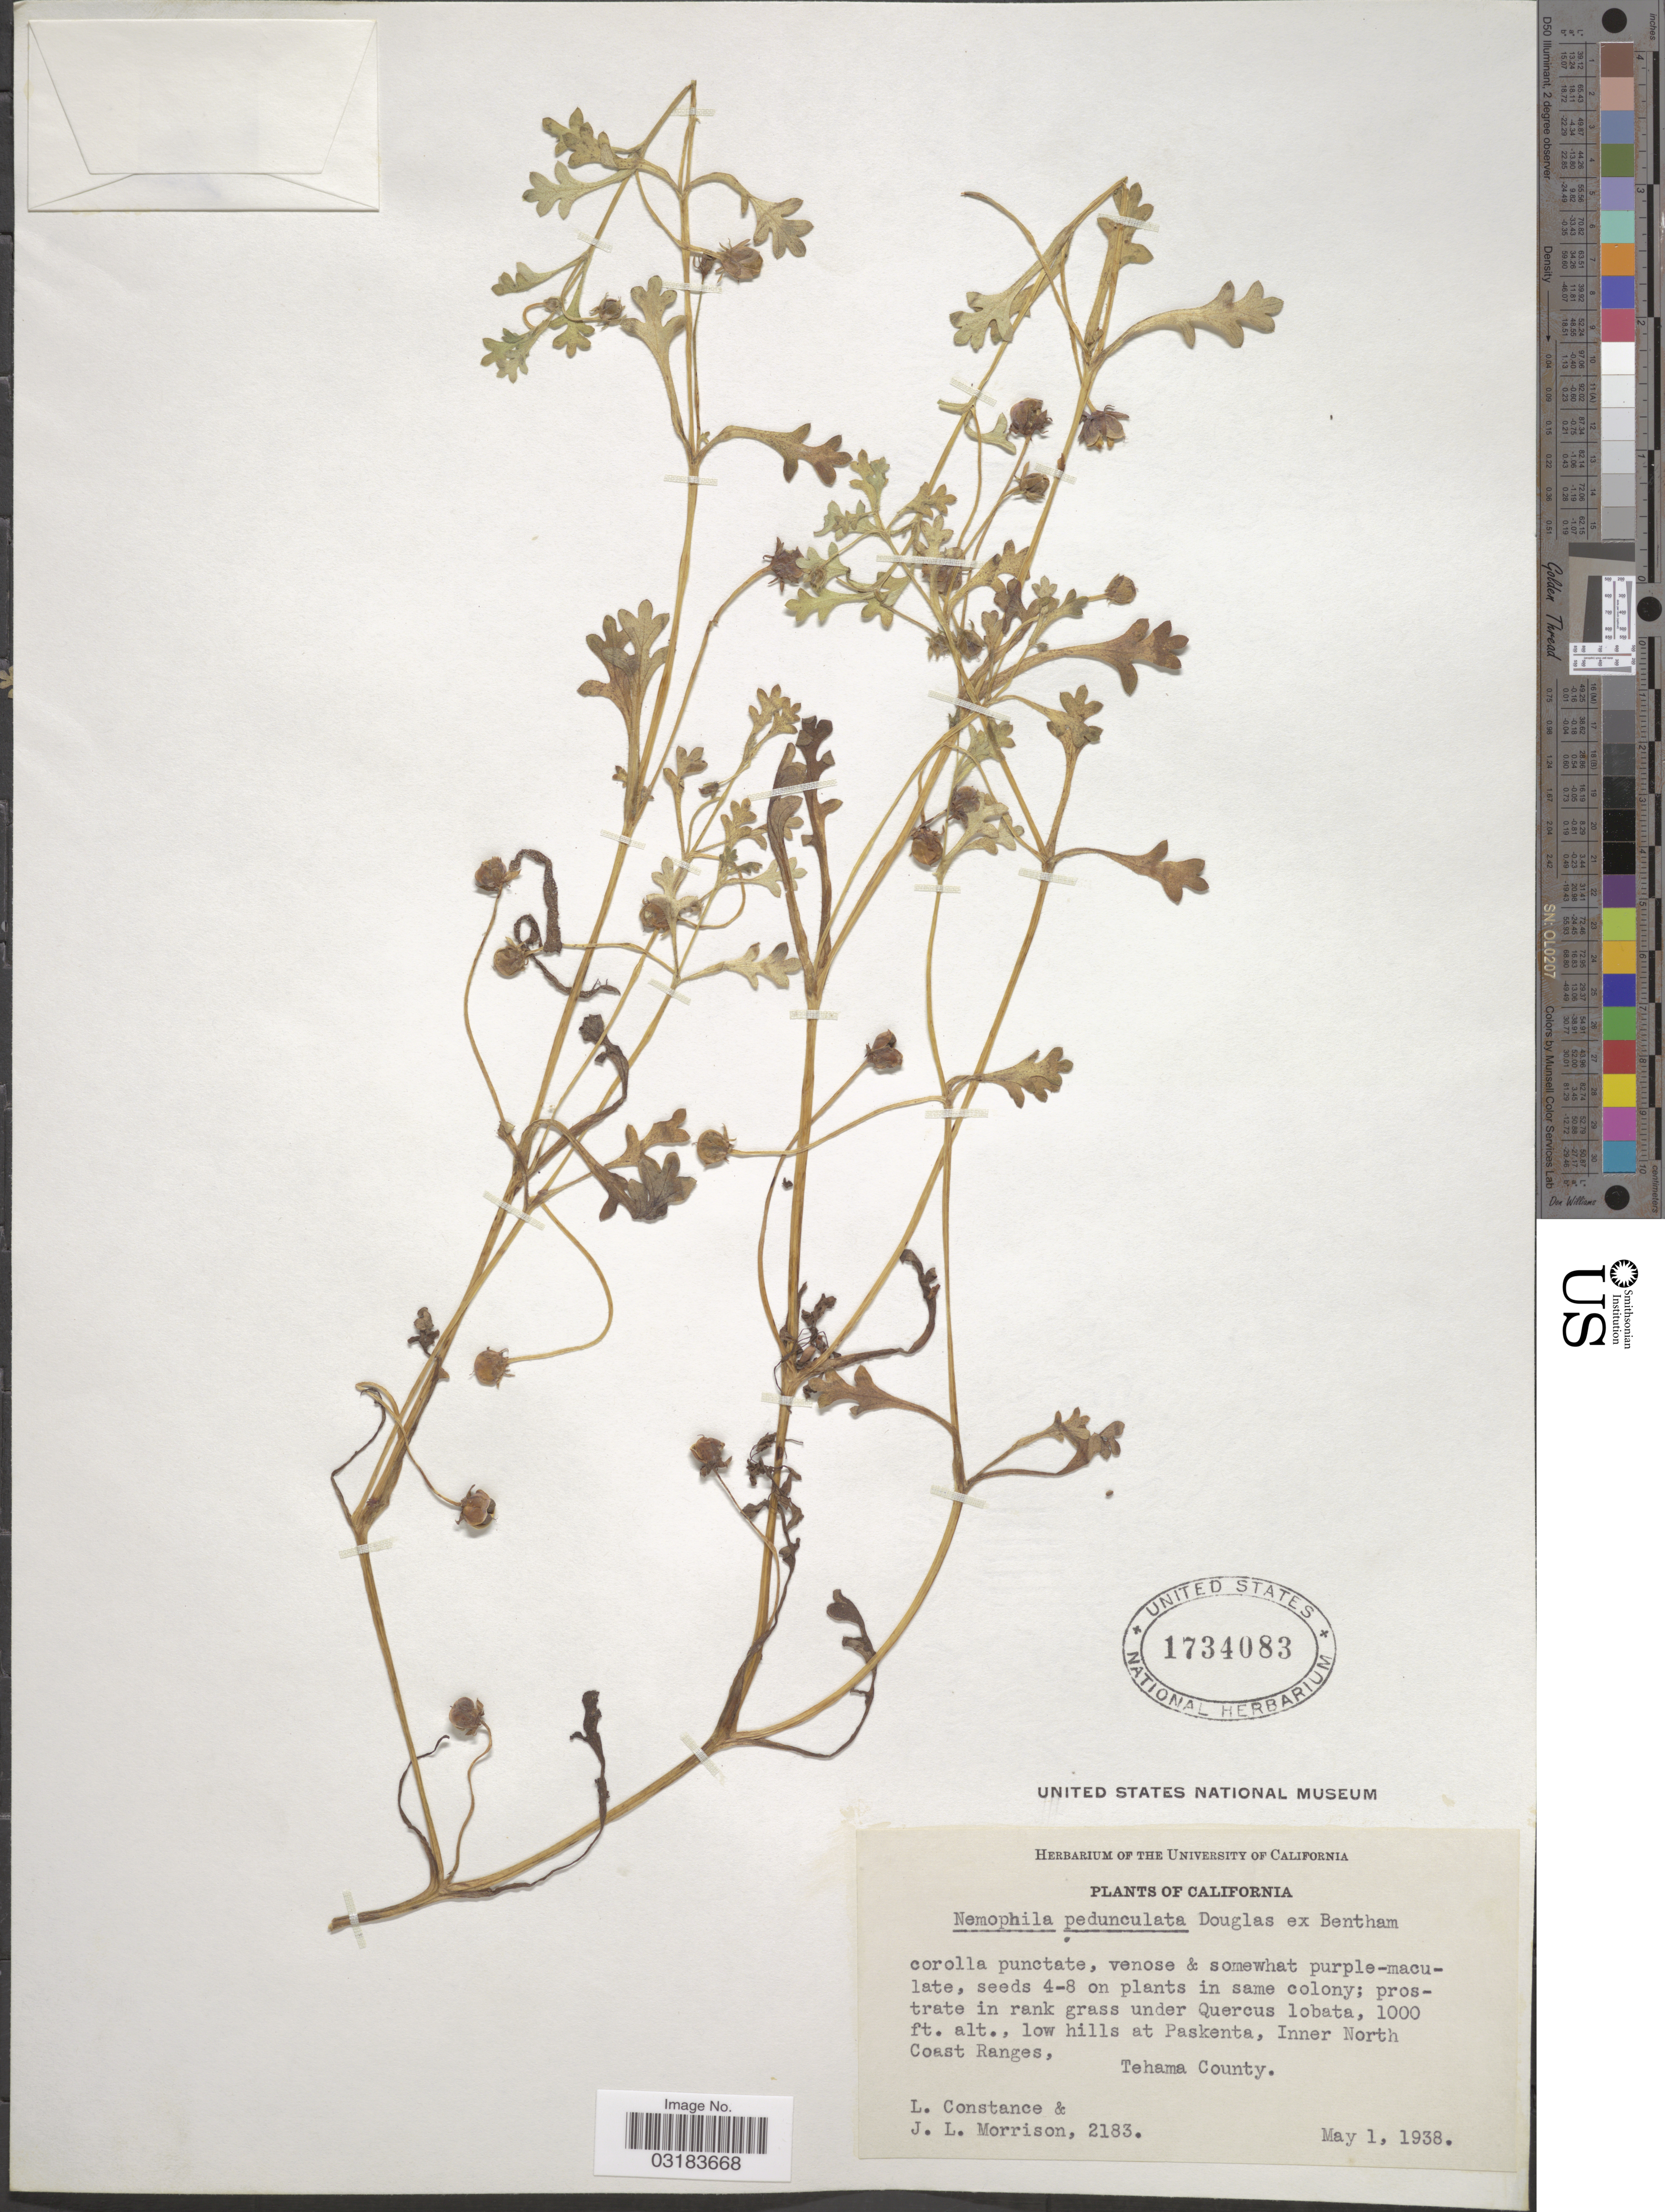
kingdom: Plantae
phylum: Tracheophyta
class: Magnoliopsida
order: Boraginales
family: Hydrophyllaceae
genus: Nemophila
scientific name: Nemophila pedunculata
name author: Douglas ex Benth.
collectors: L. Constance & J. Morrison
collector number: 2183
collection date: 1938-05-01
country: United States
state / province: California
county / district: Tehama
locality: Low hills at Paskenta, Inner North Coast Ranges, Tehama County.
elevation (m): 305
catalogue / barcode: US 1734083